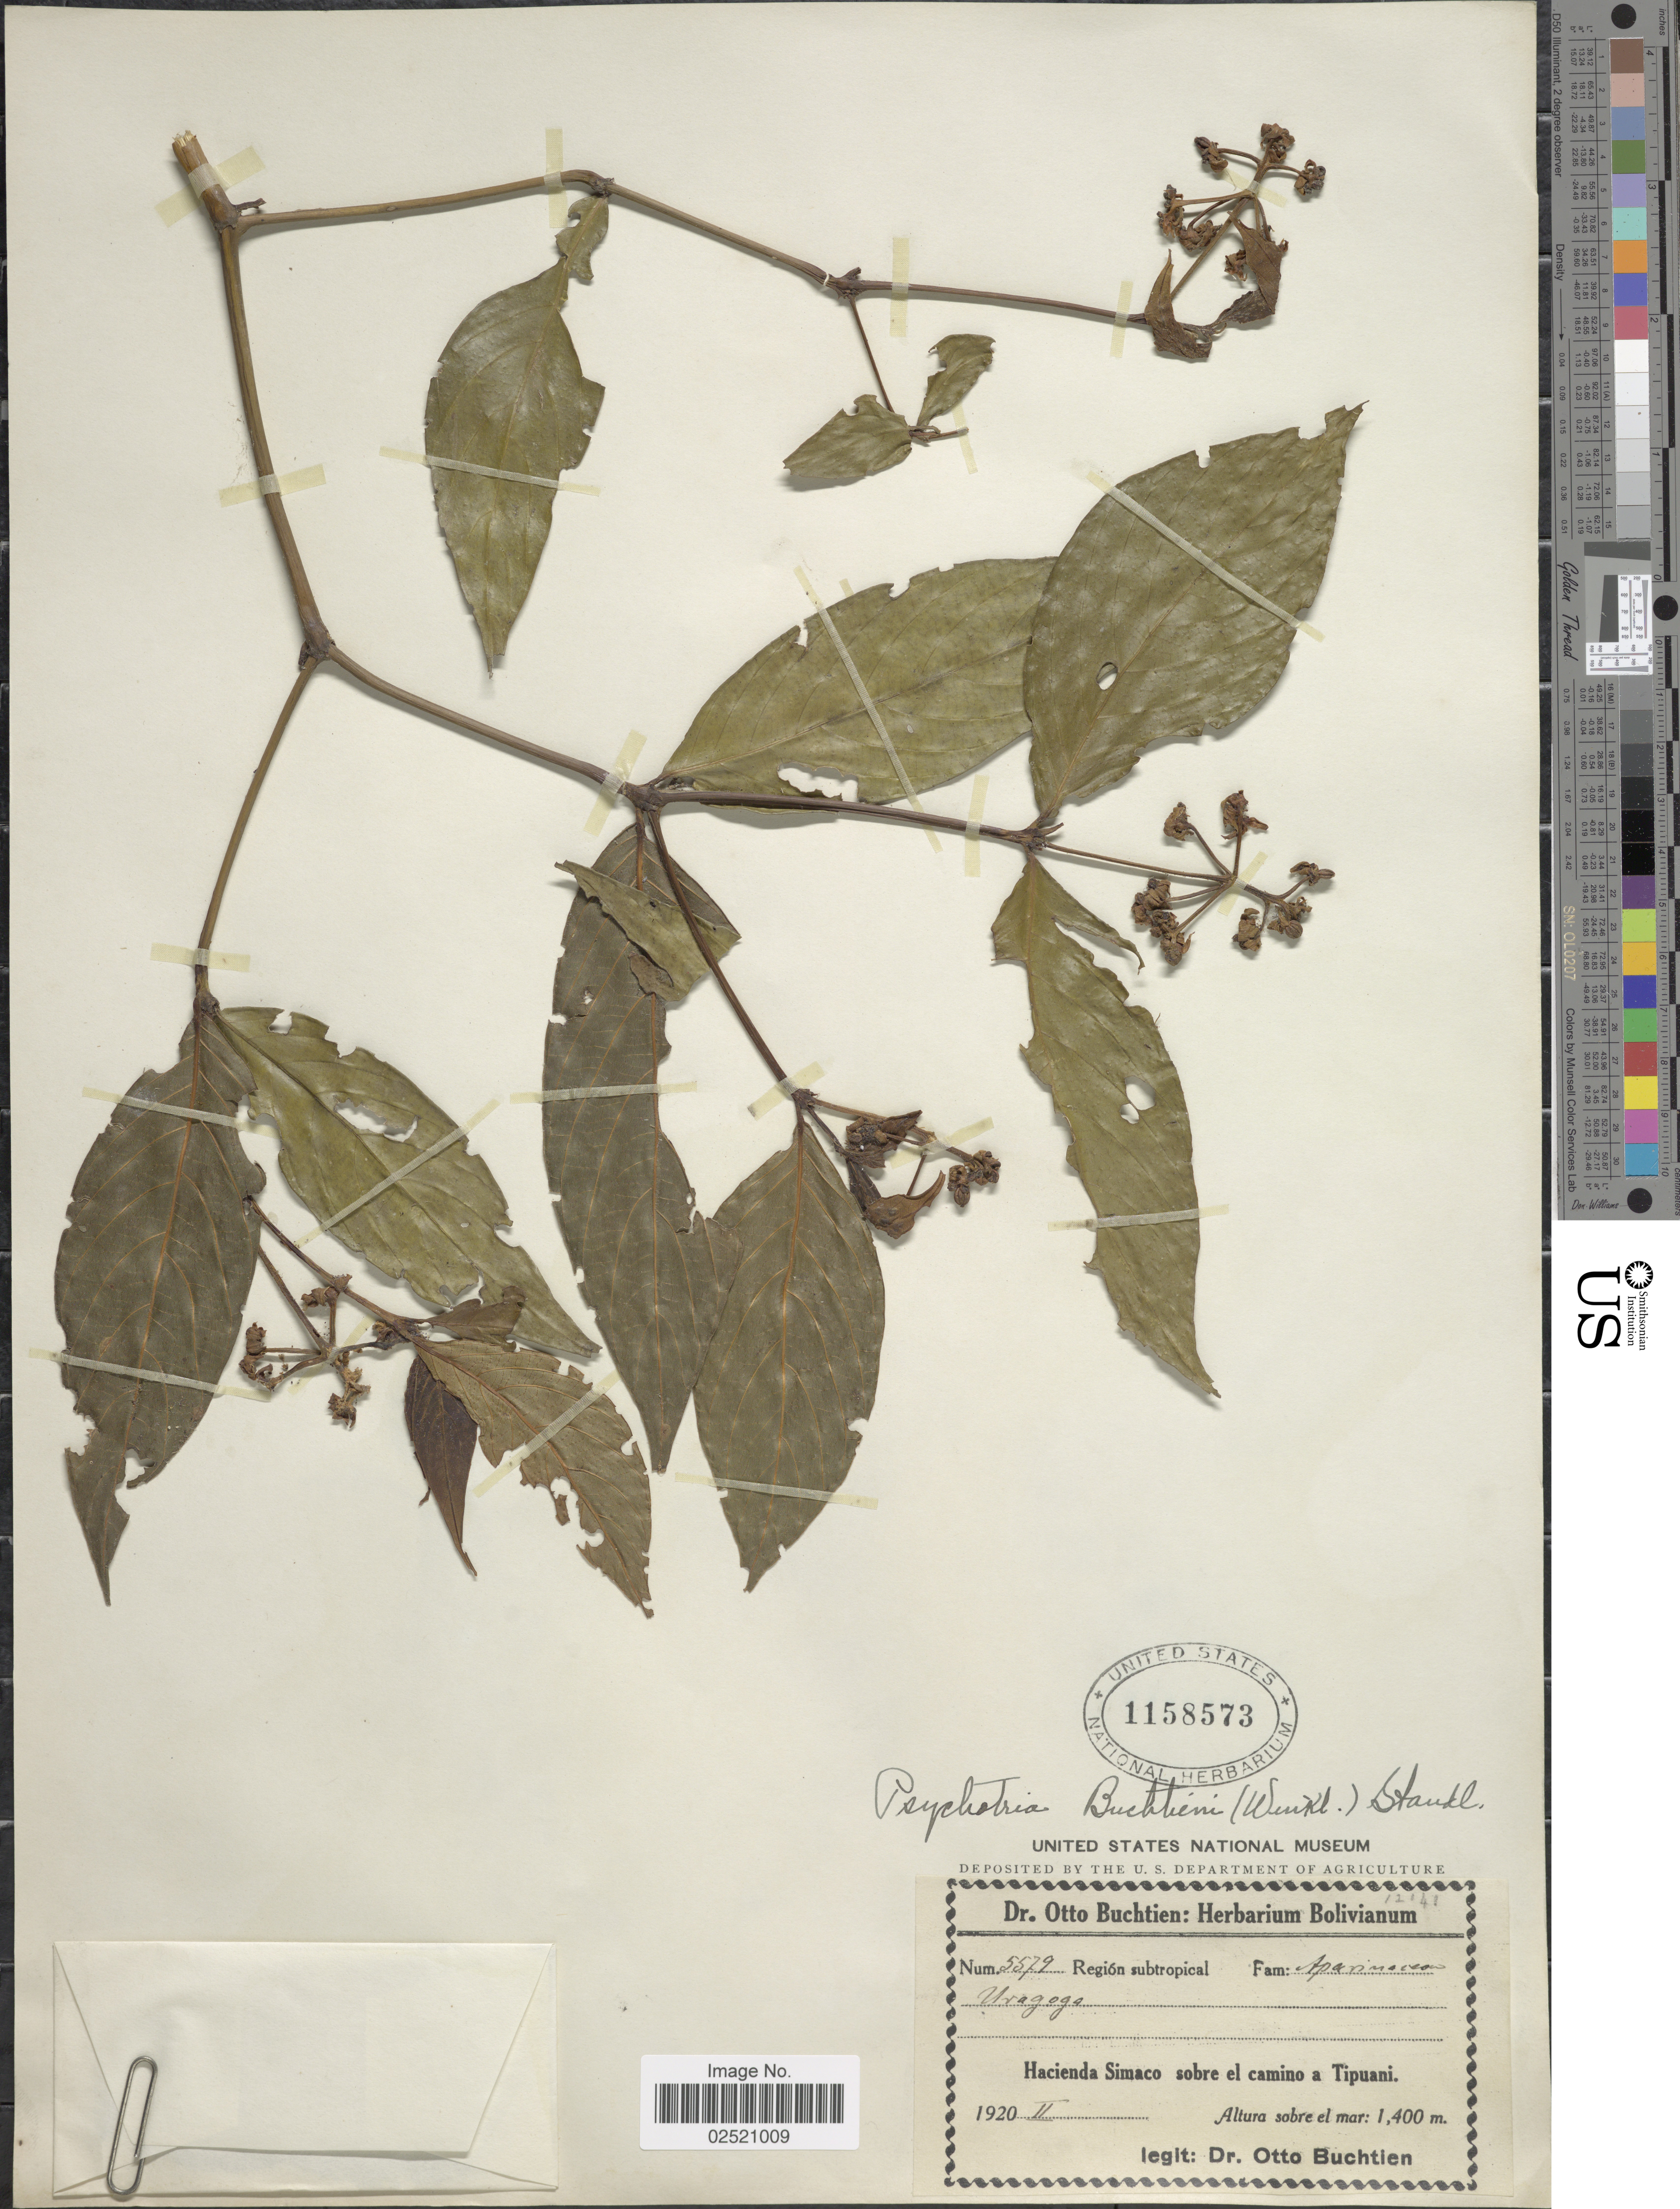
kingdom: Plantae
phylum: Tracheophyta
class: Magnoliopsida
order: Gentianales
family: Rubiaceae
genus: Psychotria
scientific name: Psychotria buchtienii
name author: (H.J.P. Winkl.) Standl.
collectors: O. Buchtien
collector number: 5579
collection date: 1920-02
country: Bolivia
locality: Hacienda Simaco sobre el camino a Tipuani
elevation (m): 1400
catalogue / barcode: US 1158573